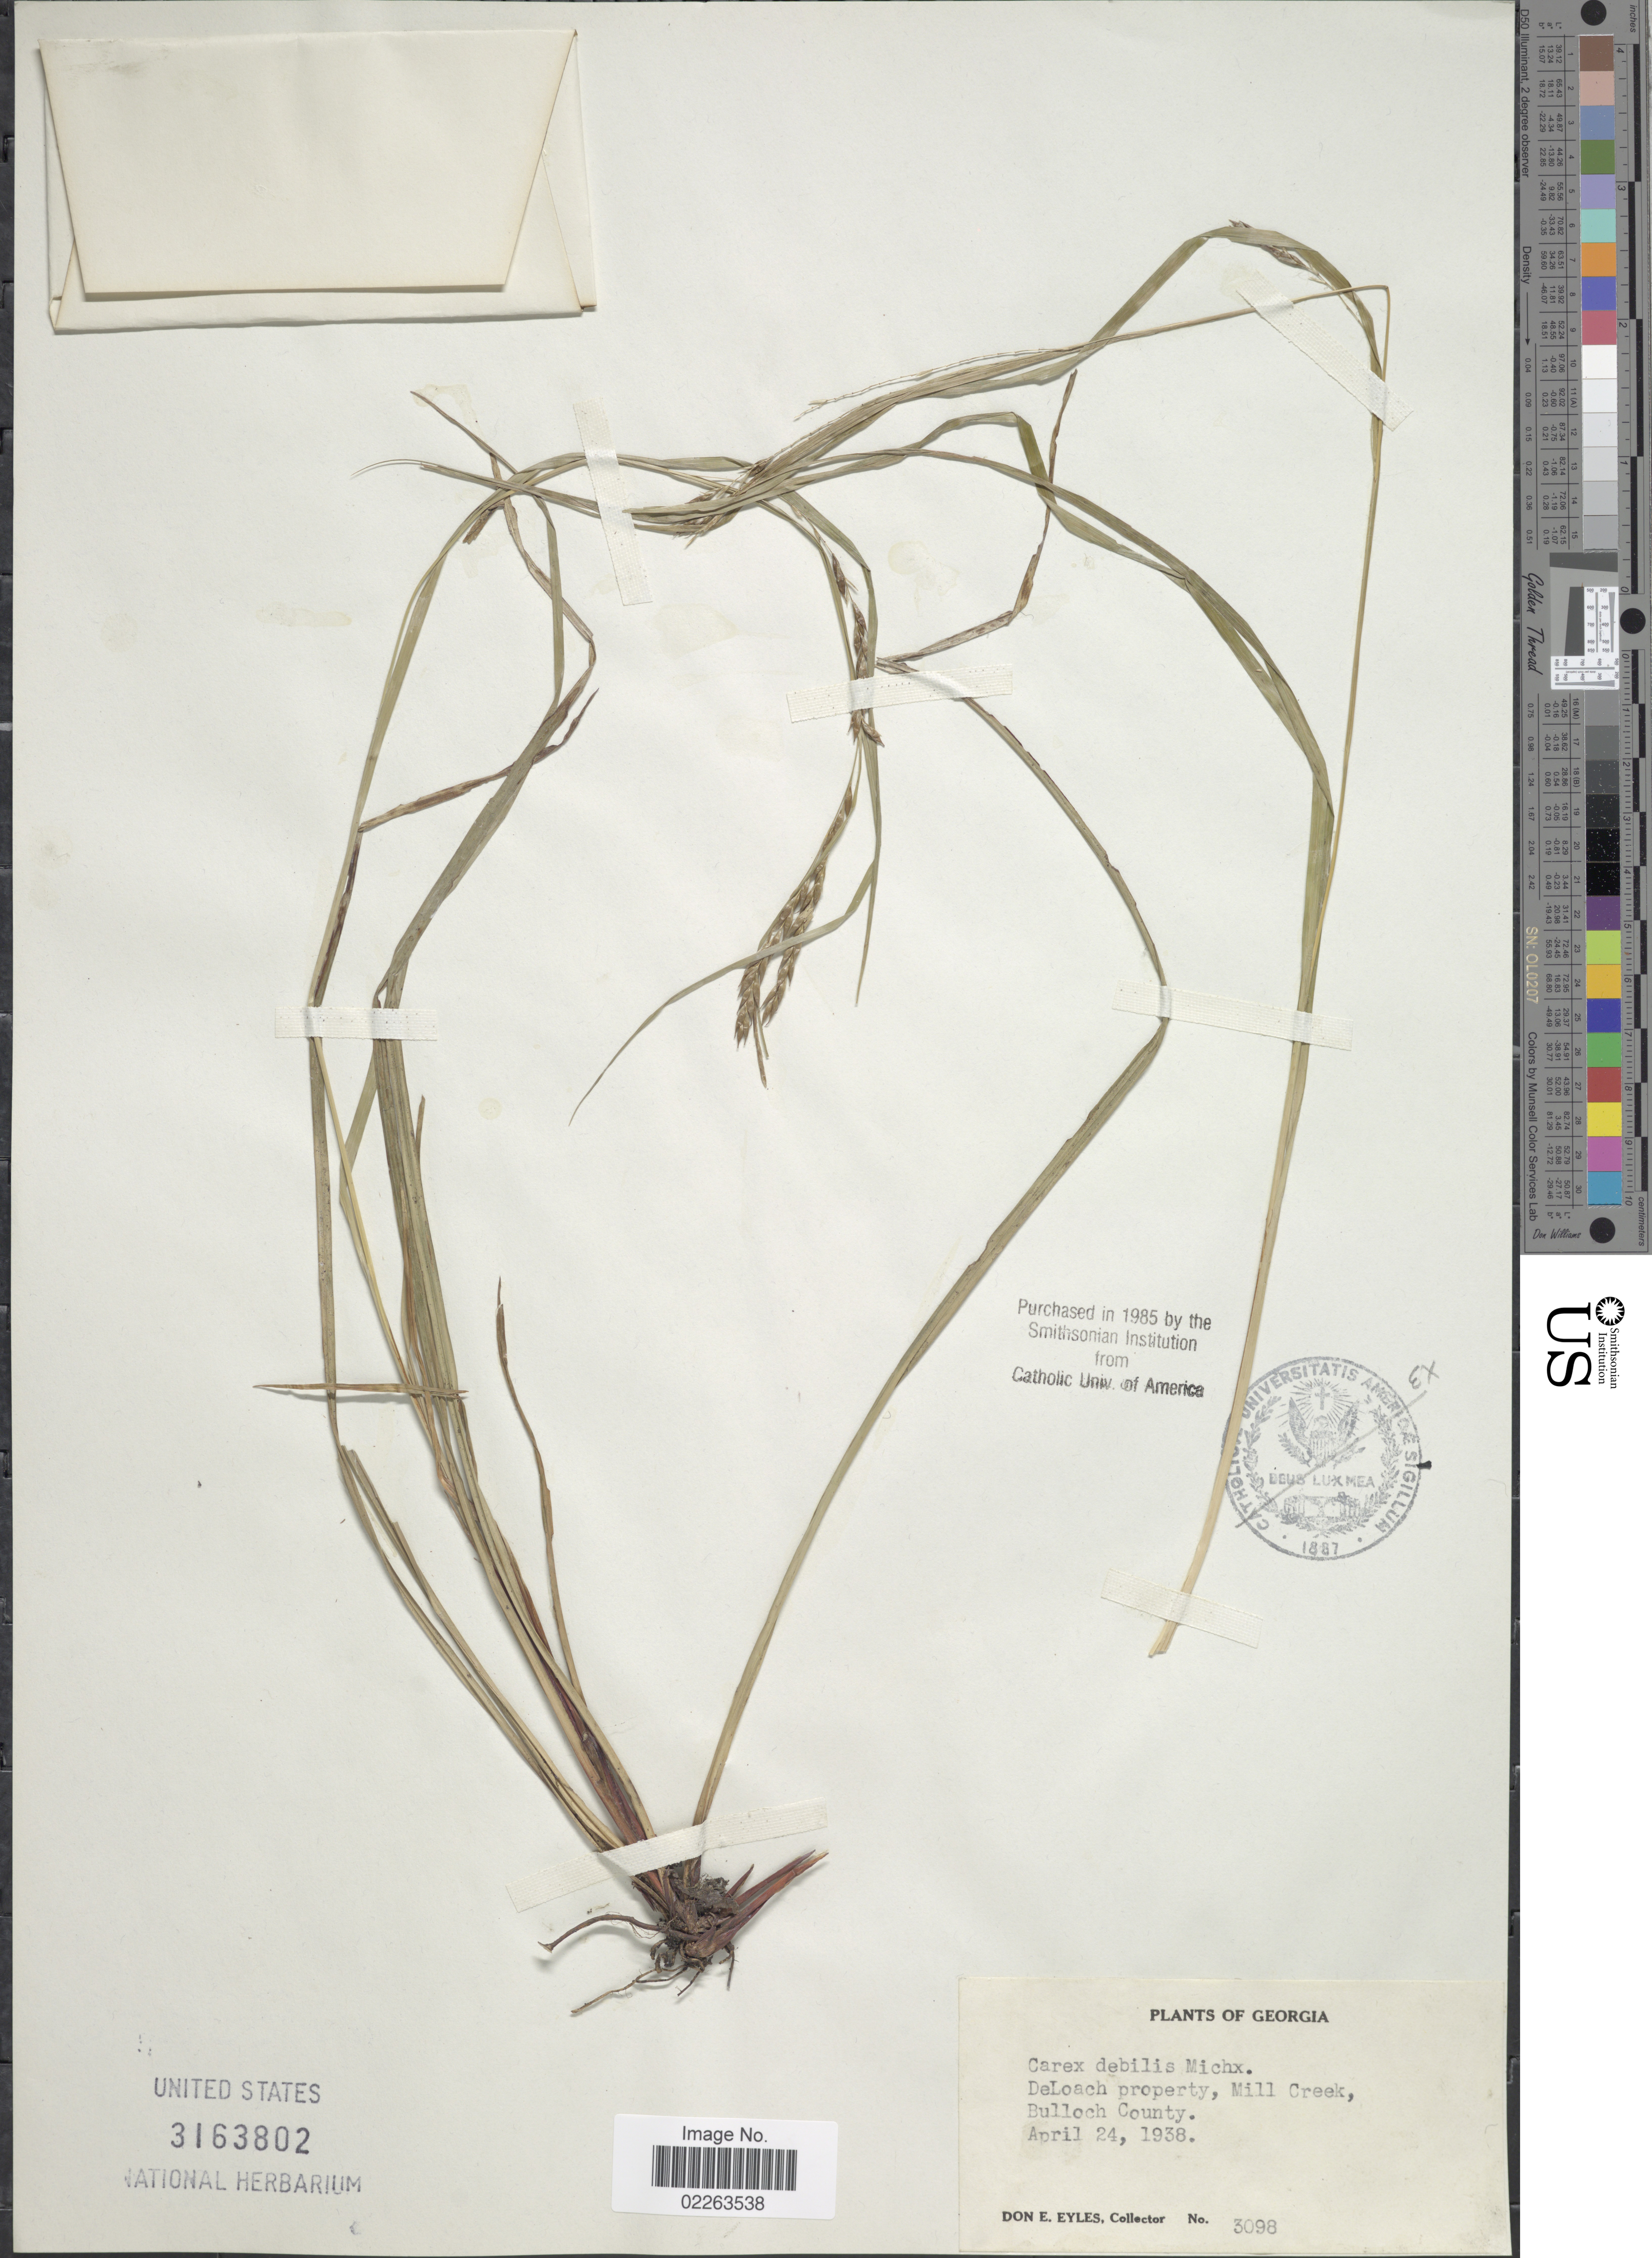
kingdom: Plantae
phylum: Tracheophyta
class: Liliopsida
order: Poales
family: Cyperaceae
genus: Carex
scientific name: Carex debilis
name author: Michx.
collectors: D. Eyles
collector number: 3098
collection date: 1938-04-24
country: United States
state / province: Georgia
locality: Deloach property, Mill Creek, Bulloch County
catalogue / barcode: US 3163802